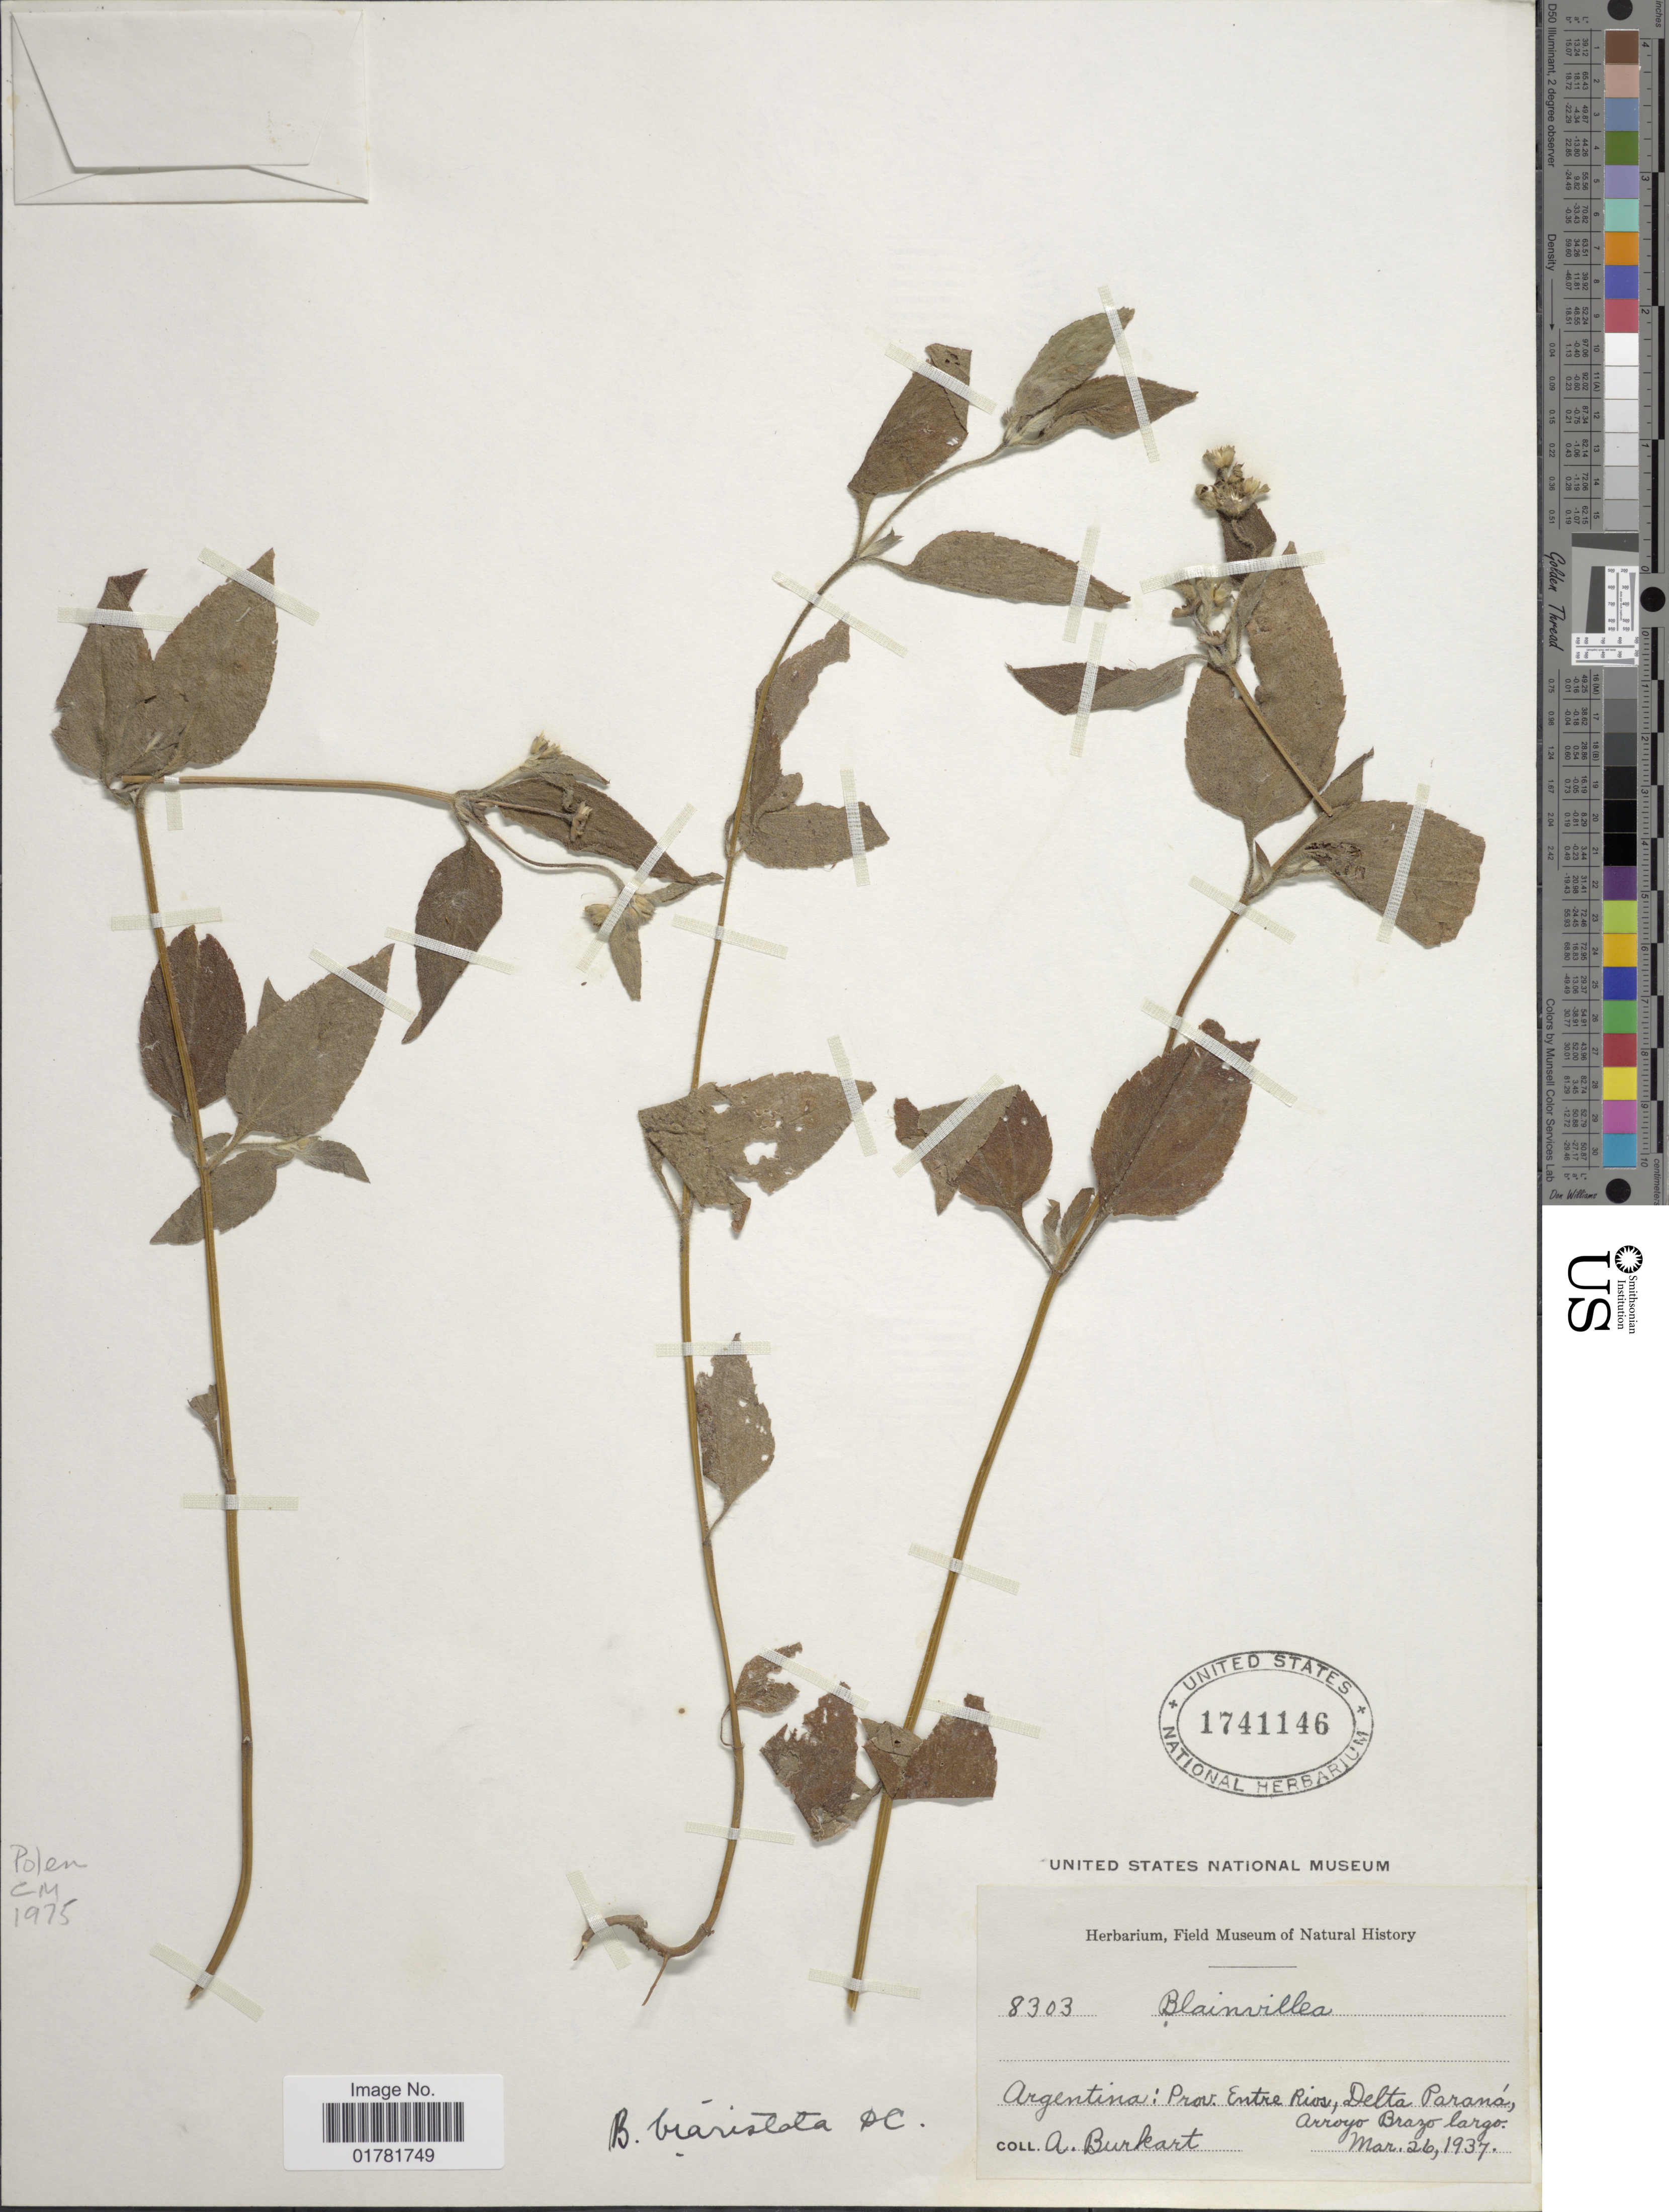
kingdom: Plantae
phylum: Tracheophyta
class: Magnoliopsida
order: Asterales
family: Asteraceae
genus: Calyptocarpus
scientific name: Calyptocarpus baristatus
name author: (DC.) H. Rob.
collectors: A. E. Burkart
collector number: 8303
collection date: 1937-03-26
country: Argentina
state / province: Entre Rios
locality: Delta Paraná, Arroyo Brazo largo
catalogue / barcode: US 1741146